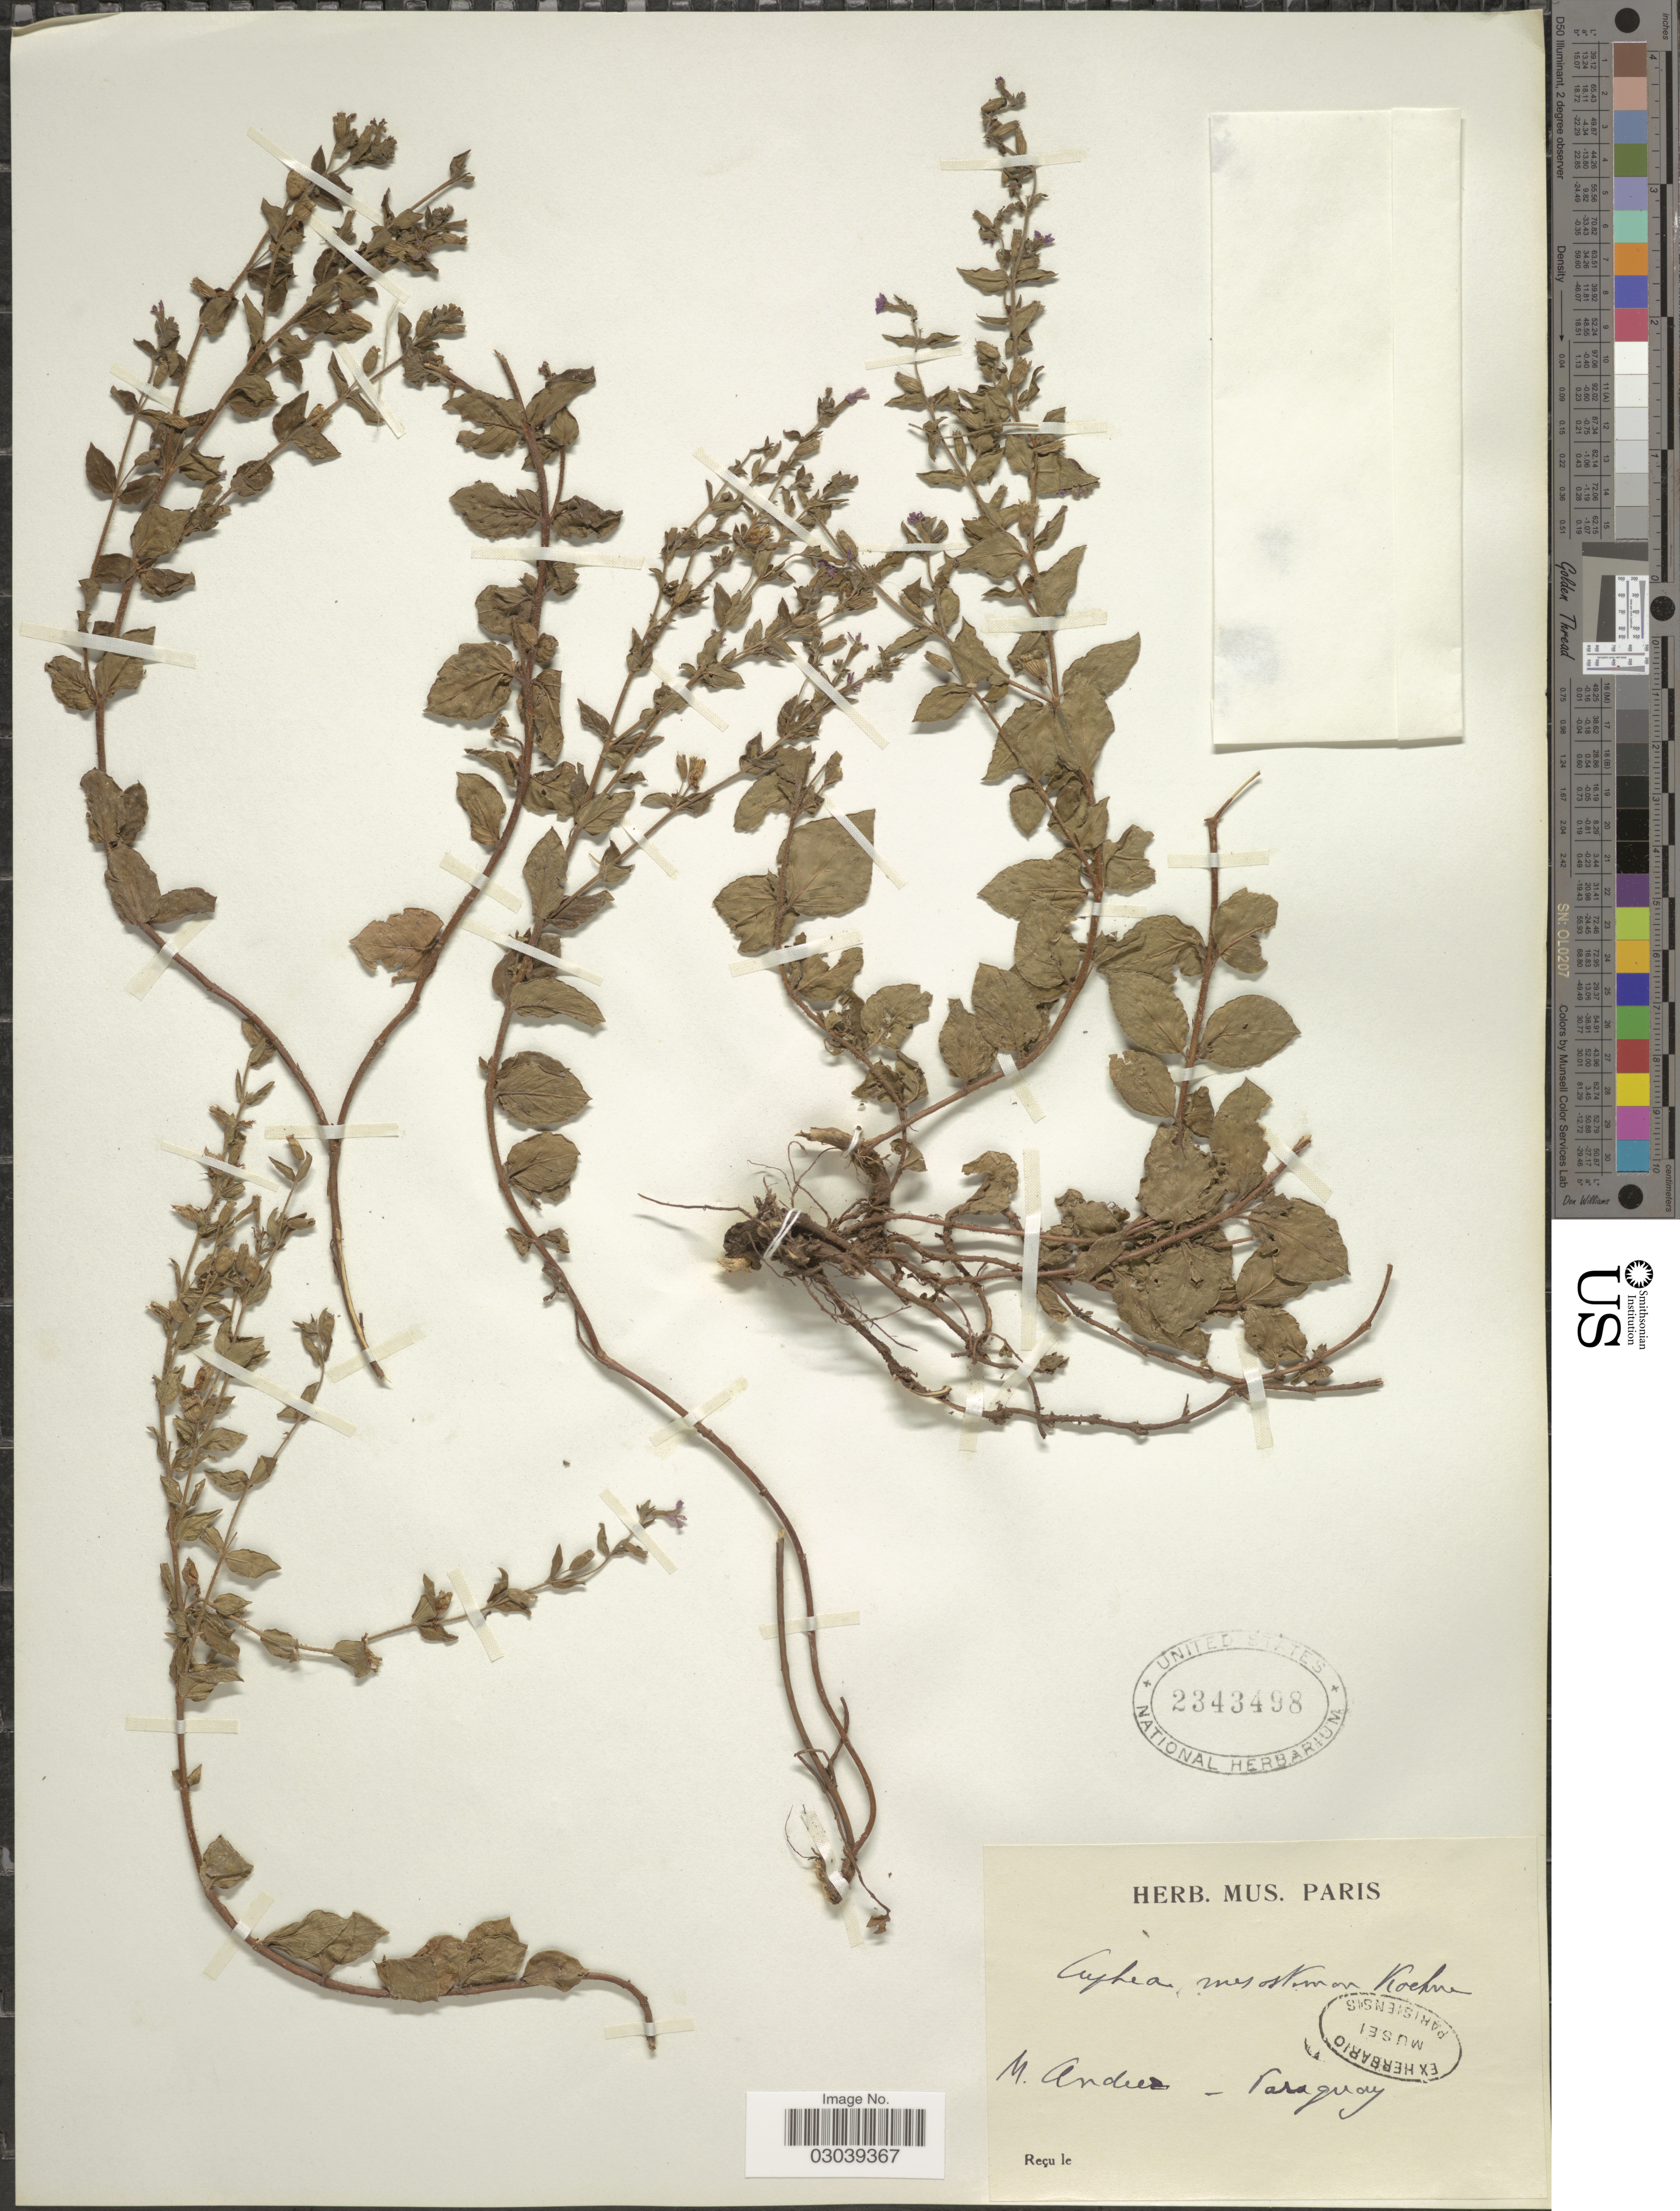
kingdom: Plantae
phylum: Tracheophyta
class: Magnoliopsida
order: Myrtales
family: Lythraceae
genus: Cuphea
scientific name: Cuphea calophylla subsp. mesostemon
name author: (Koehne) Lourteig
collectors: M. Andeer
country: Paraguay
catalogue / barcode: US 2343498